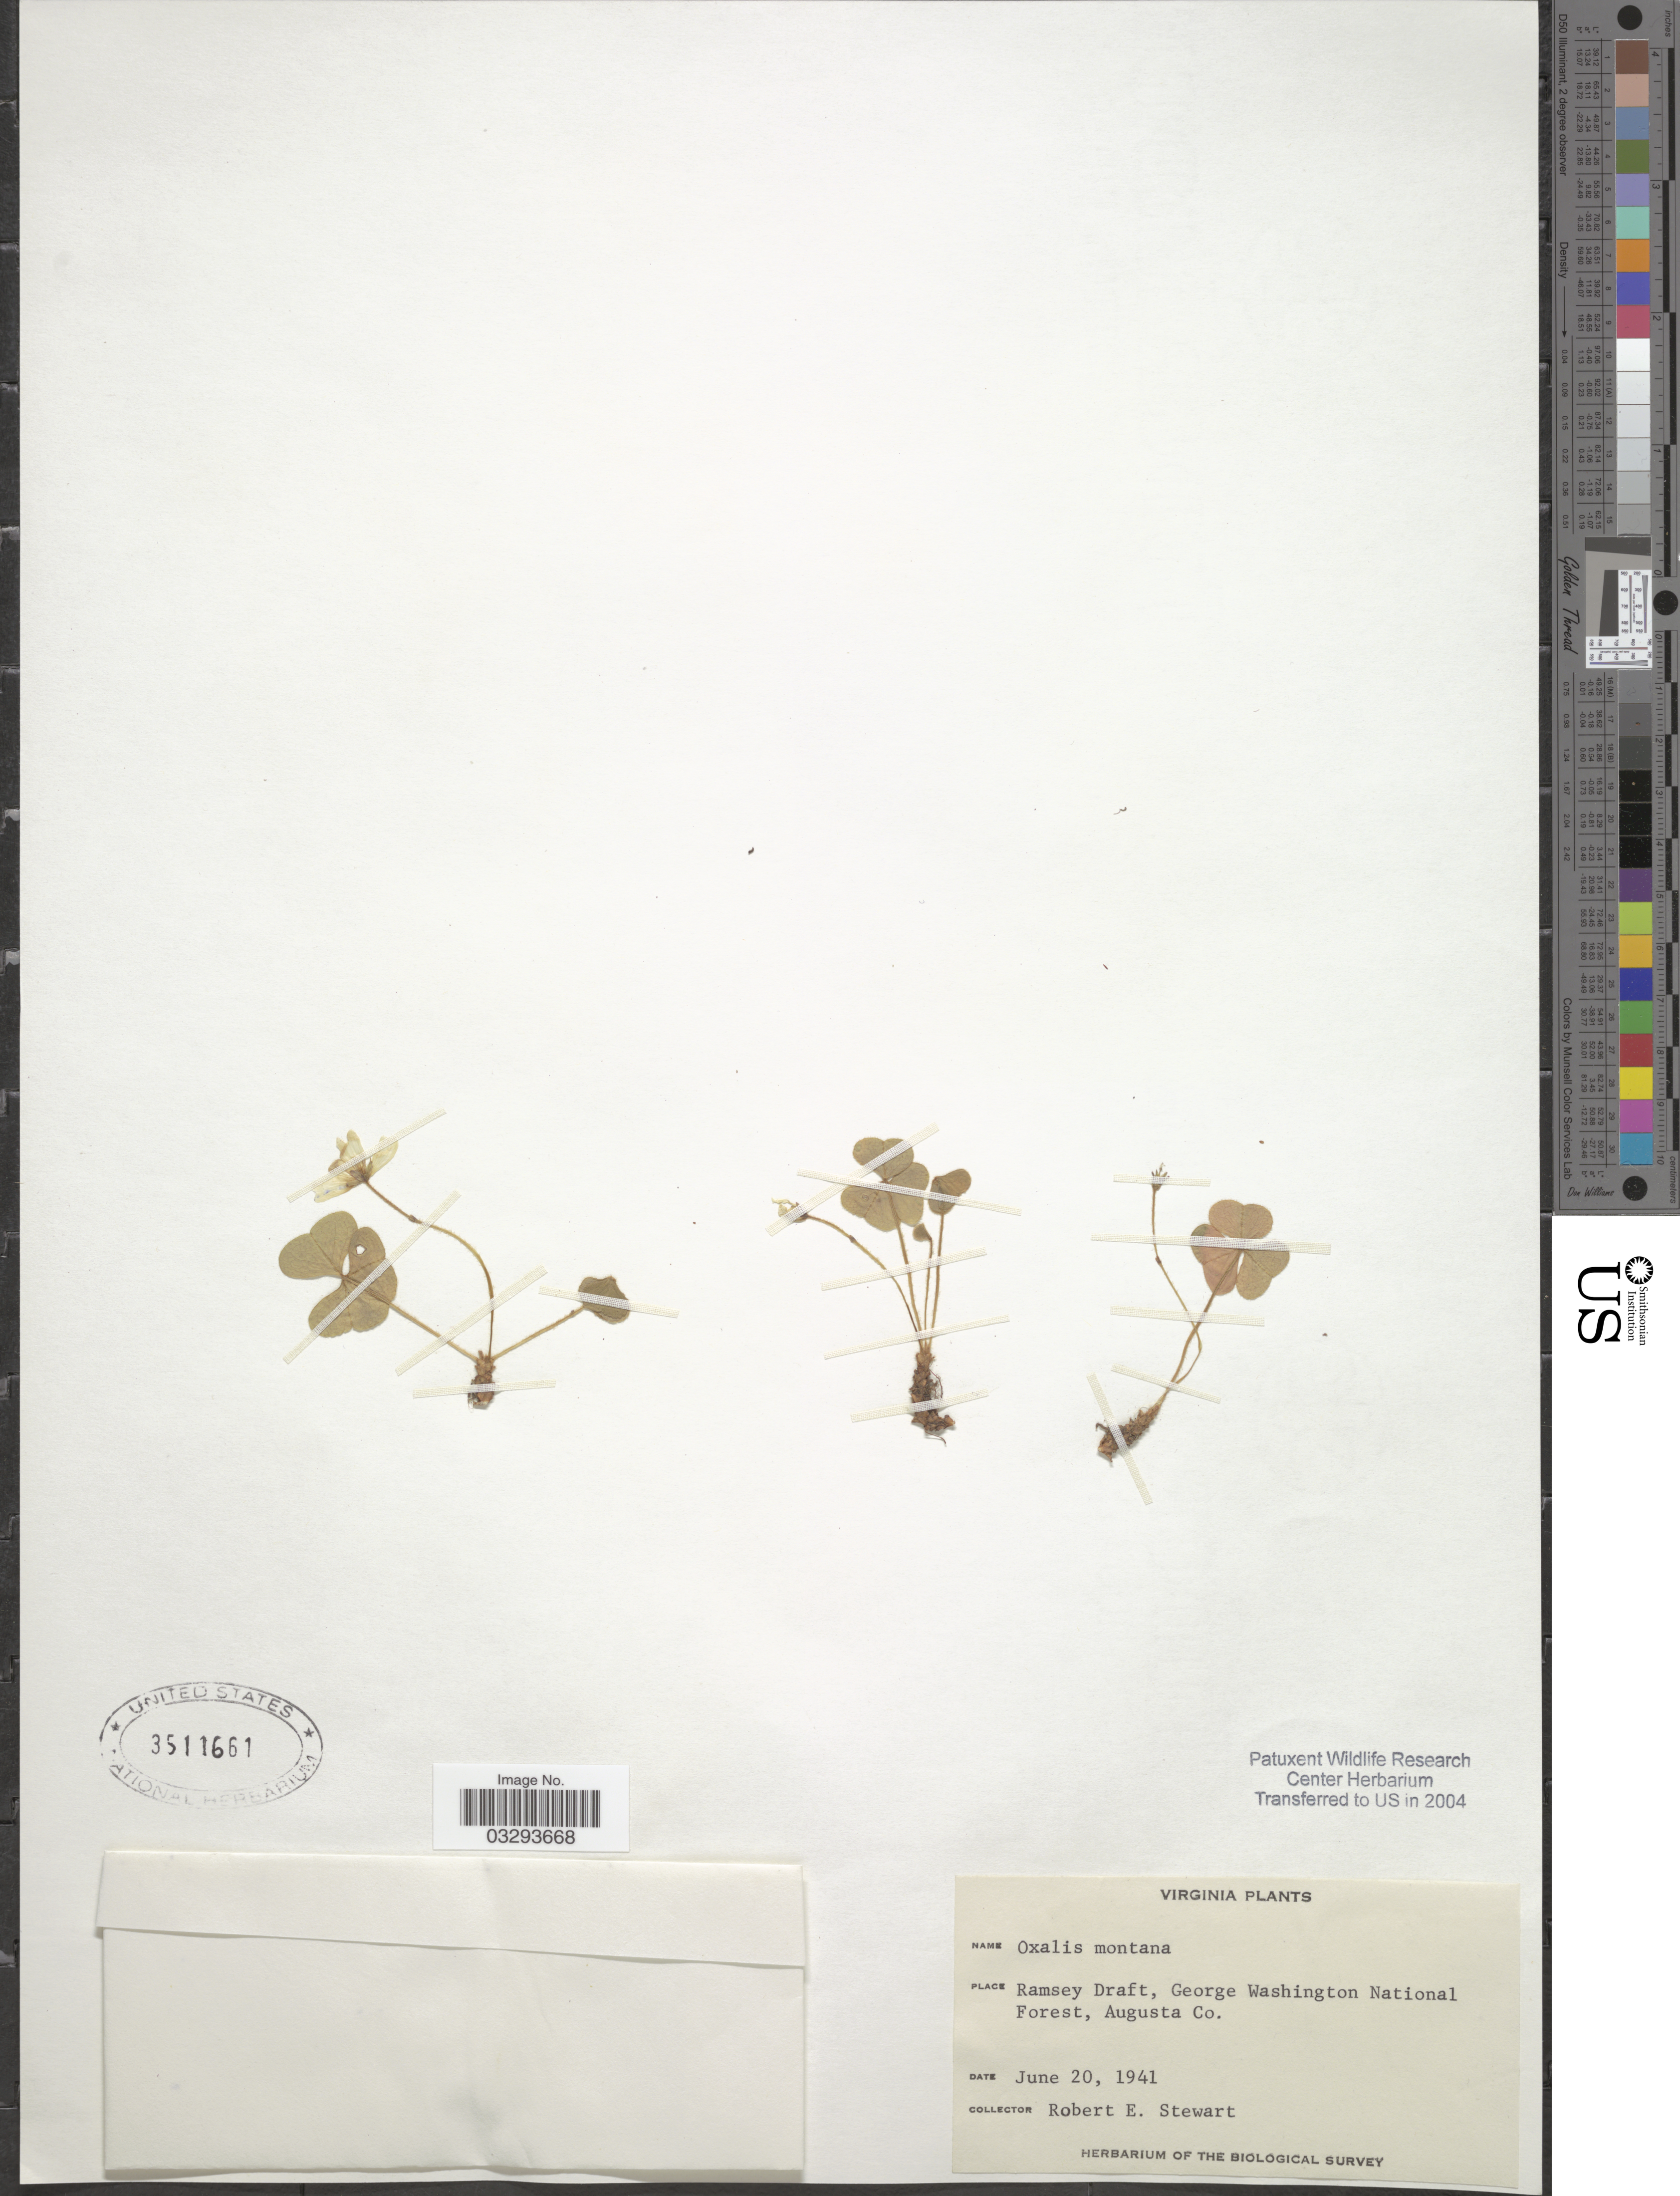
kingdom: Plantae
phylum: Tracheophyta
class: Magnoliopsida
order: Oxalidales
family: Oxalidaceae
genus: Oxalis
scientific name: Oxalis montana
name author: Raf.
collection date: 1941-06-20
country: United States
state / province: Virginia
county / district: Augusta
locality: Ramsey Draft, George Washington National Forest, Augusta Co.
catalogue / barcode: US 3511661